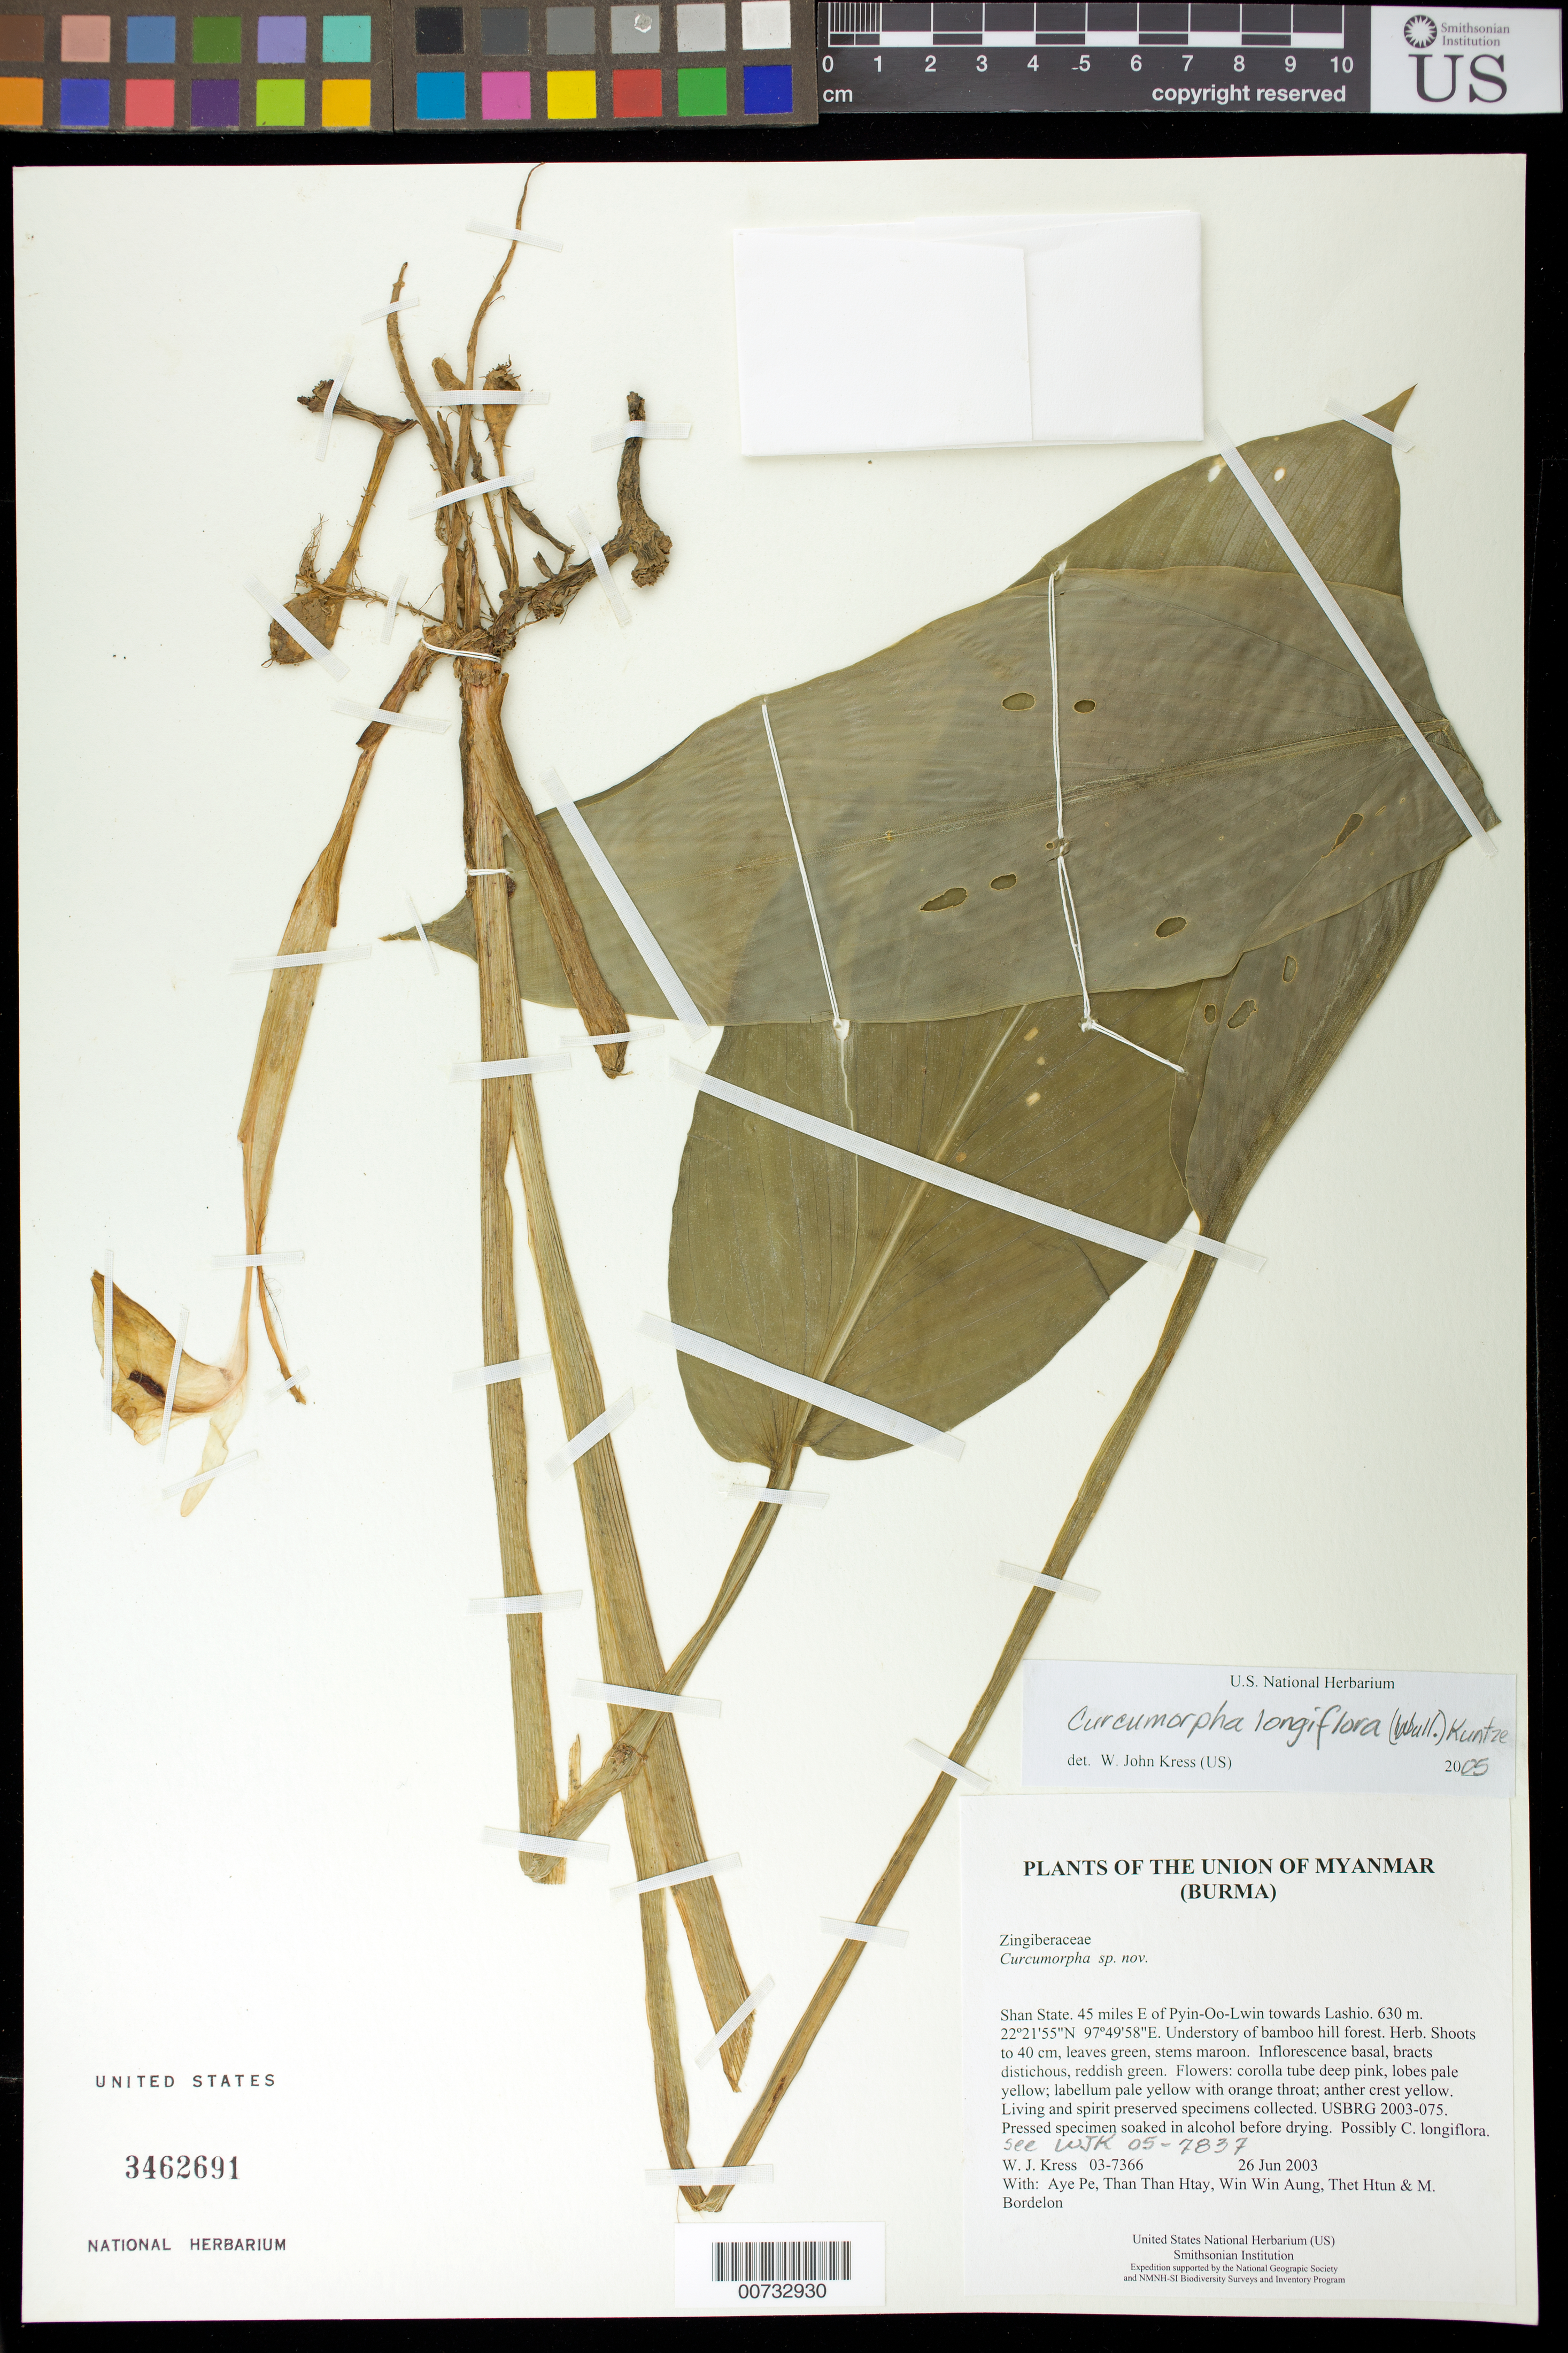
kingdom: Plantae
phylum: Tracheophyta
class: Liliopsida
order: Zingiberales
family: Zingiberaceae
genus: Boesenbergia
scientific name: Boesenbergia longiflora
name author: (Wall.) Kuntze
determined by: Strong, M. T., (US), Smithsonian Institution - National Museum of Natural History (UNITED STATES)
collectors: W. J. Kress, Aye Pe, Than Than Htay, Win Win Aung, Thet Htun & M. Bordelon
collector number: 03-7366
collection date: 2003-06-26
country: Myanmar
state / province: Shan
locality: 45 miles E of Pyin-Oo-Lwin towards Lashio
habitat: Understory of bamboo hill forest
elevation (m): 630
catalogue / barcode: US 3462691